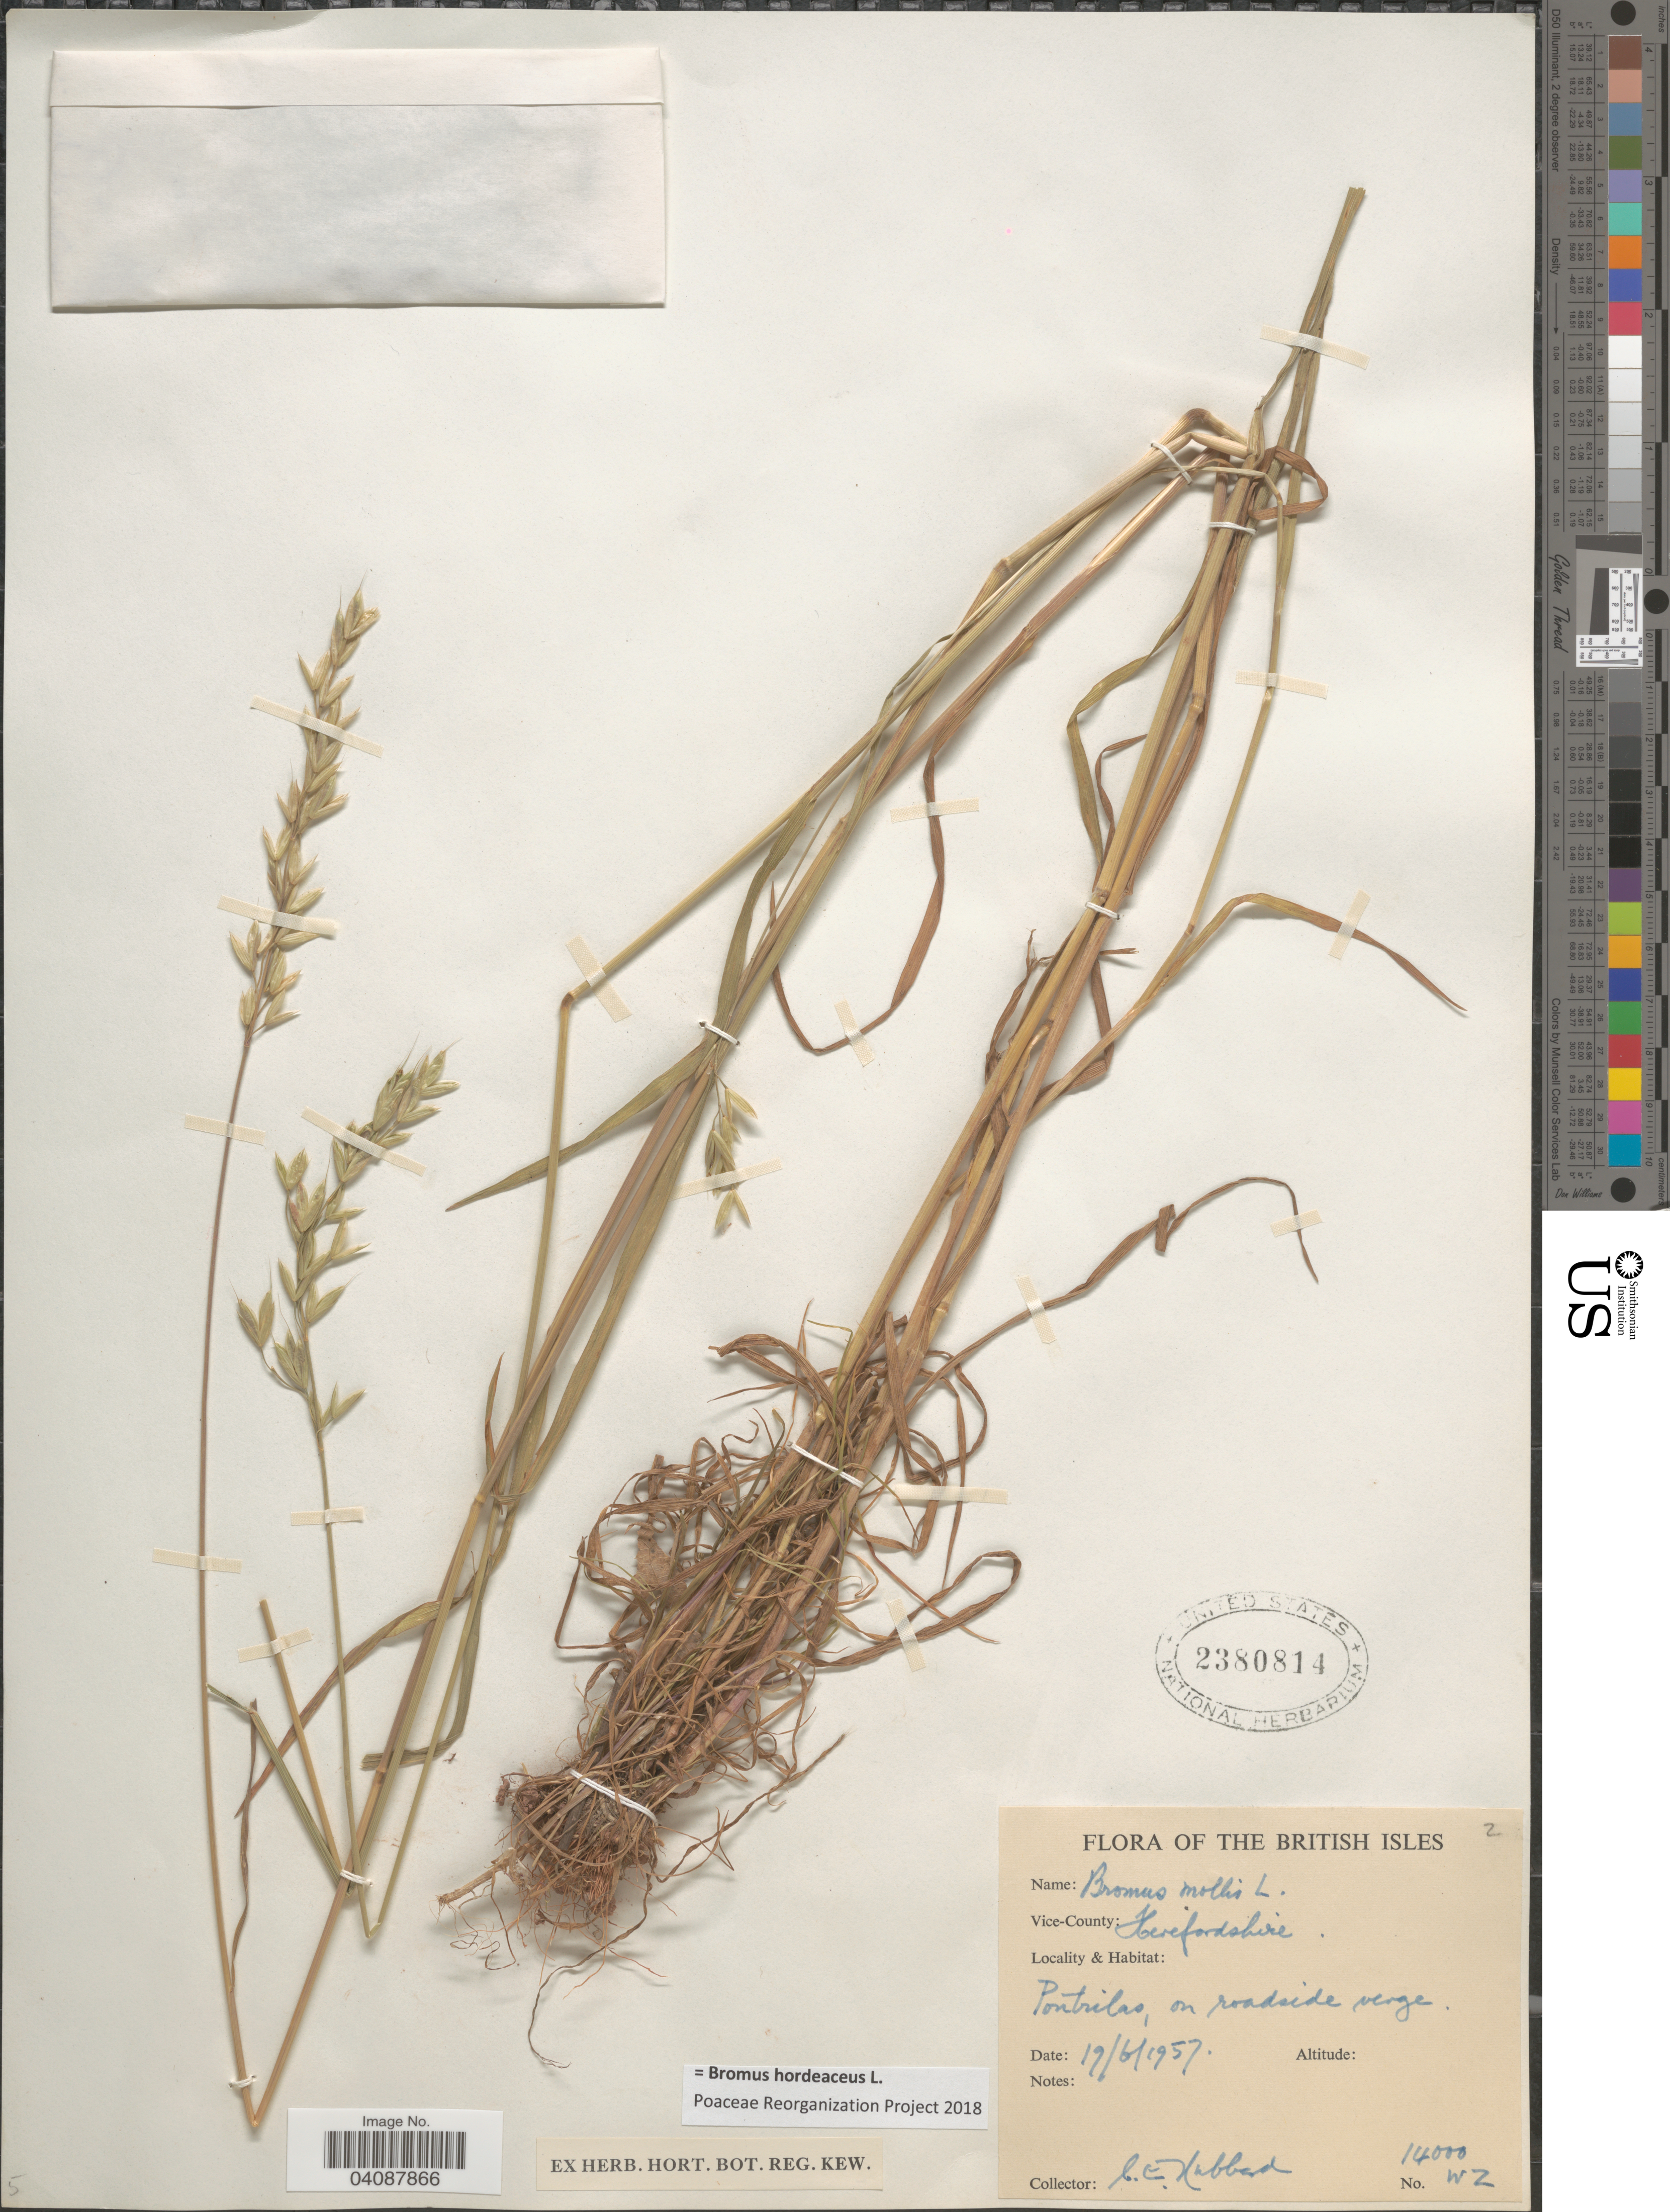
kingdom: Plantae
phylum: Tracheophyta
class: Liliopsida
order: Poales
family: Poaceae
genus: Bromus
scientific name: Bromus hordeaceus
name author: L.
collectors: C. E. Hubbard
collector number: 14000WZ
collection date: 1957-06-19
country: United Kingdom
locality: British Isles. Vice-County: Herefordshire. Pontrilas, on roadside verge.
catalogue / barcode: US 2380814